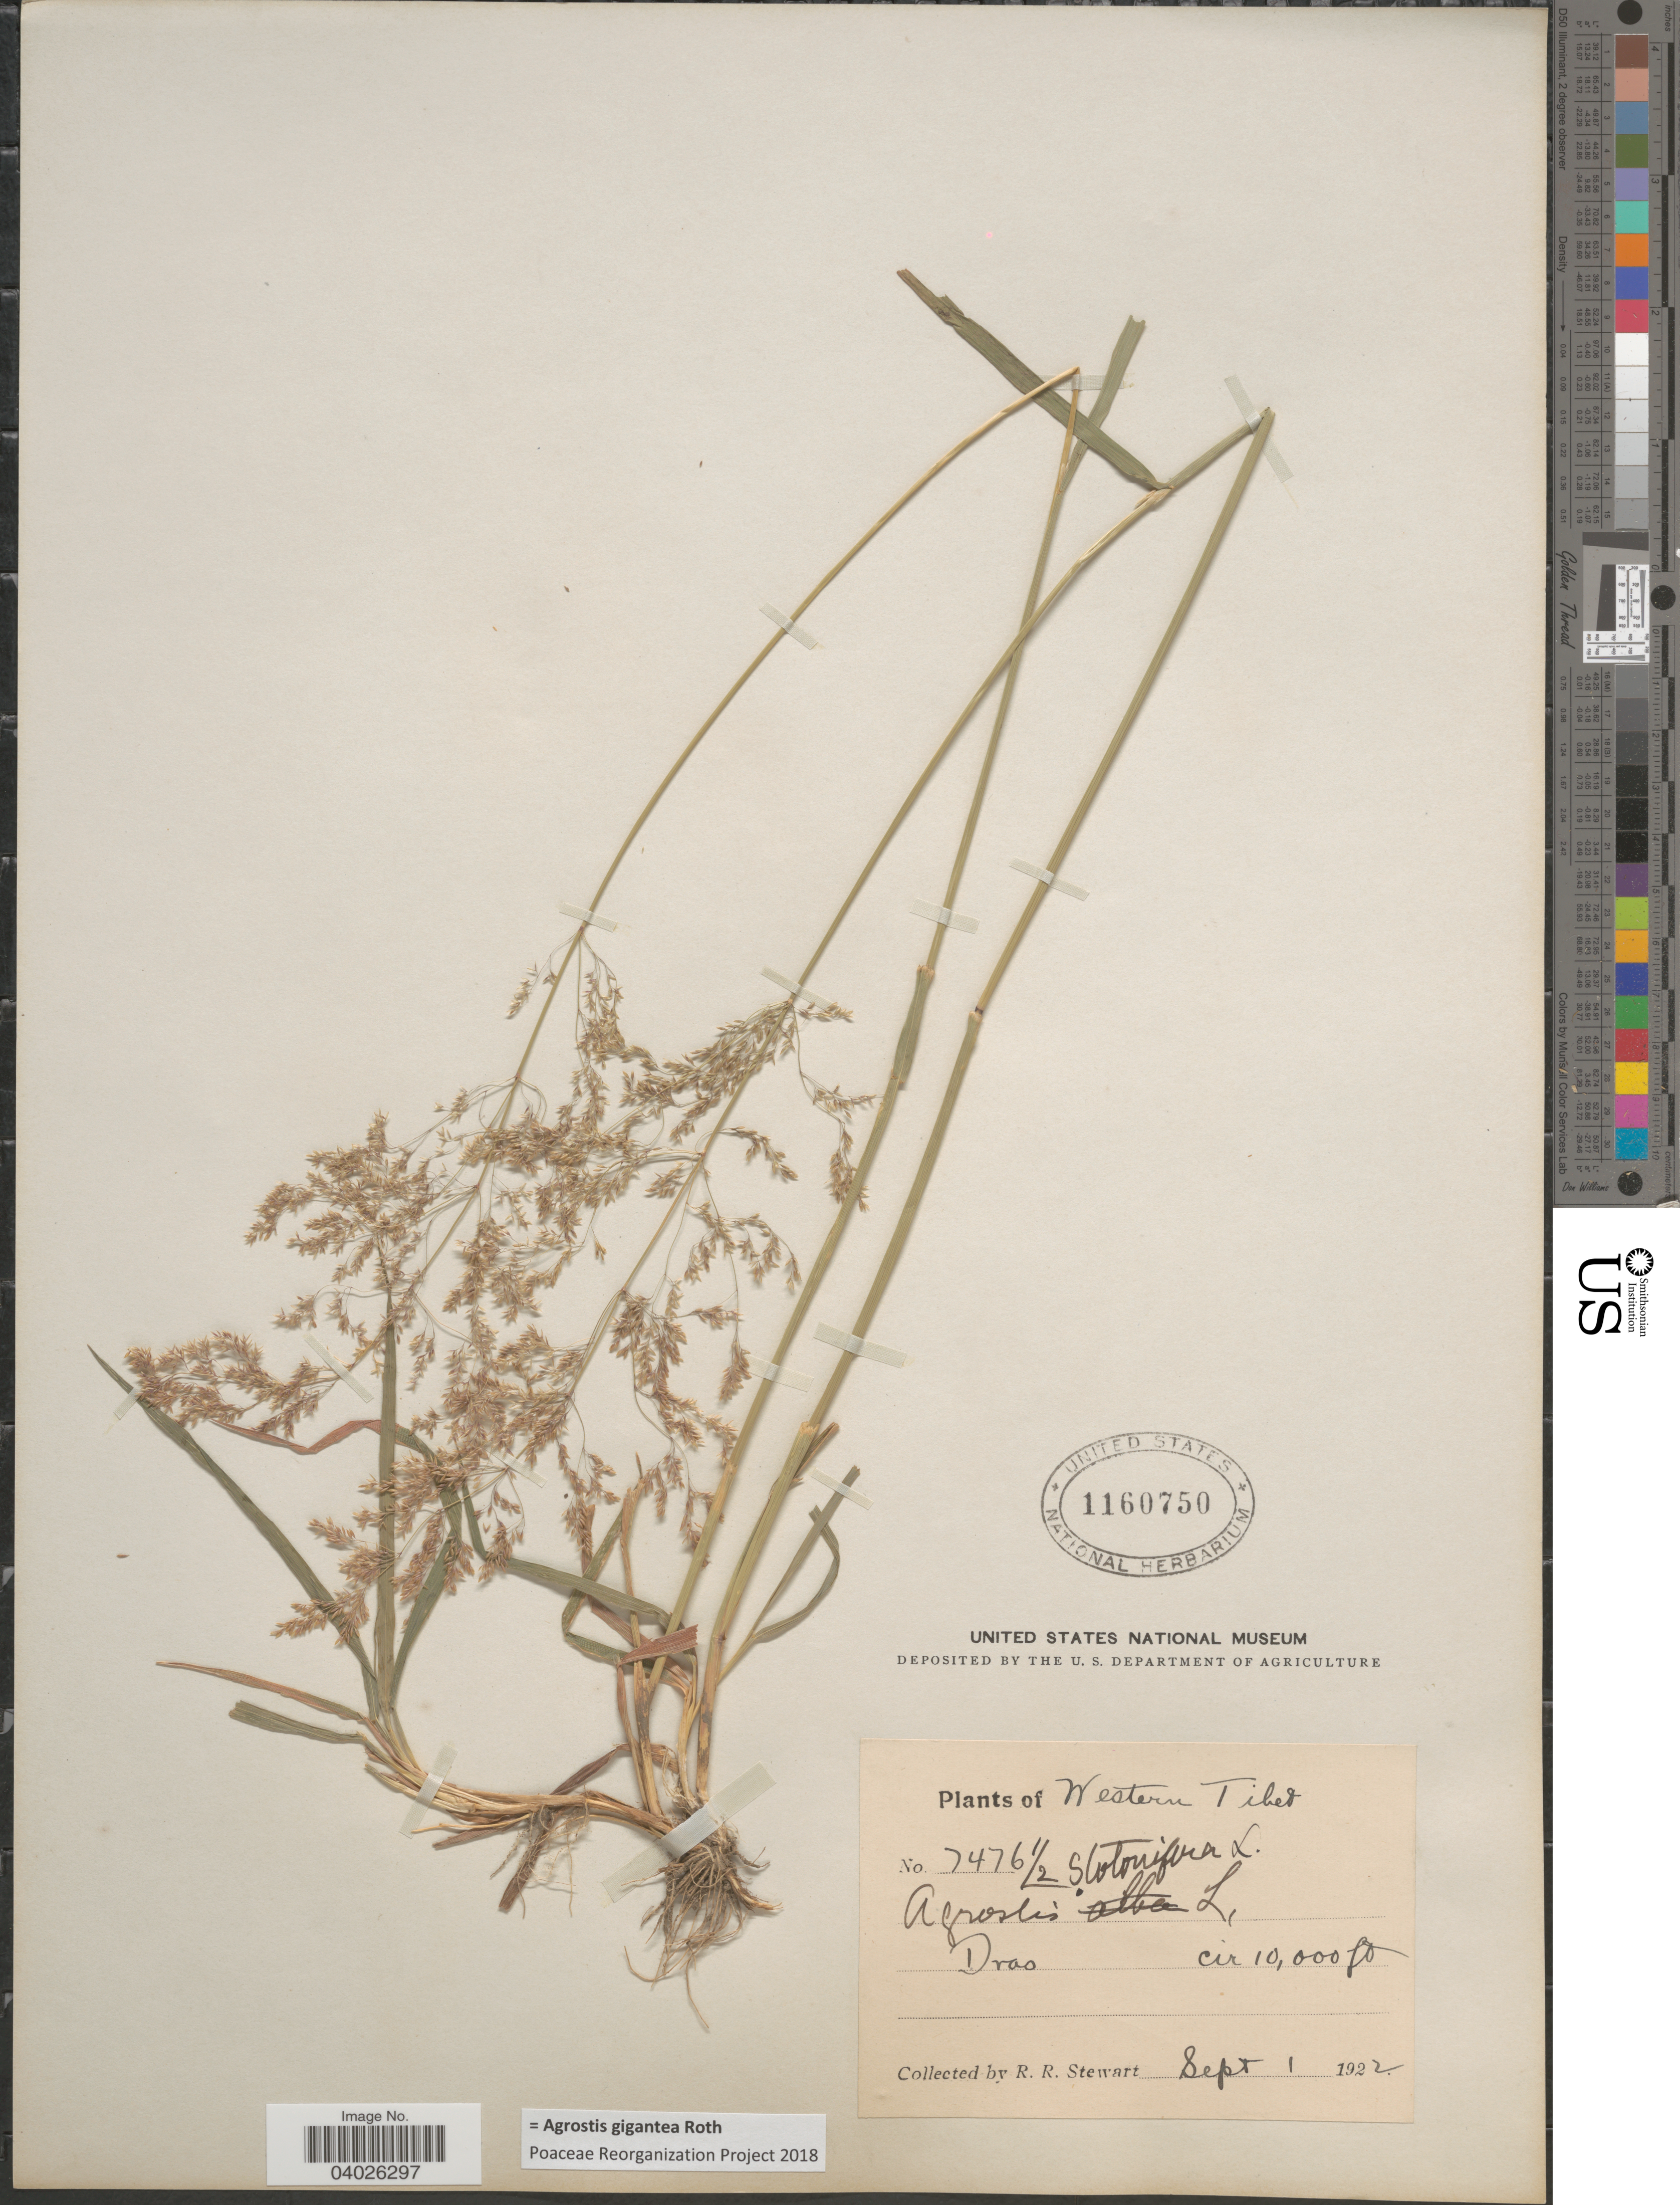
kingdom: Plantae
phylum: Tracheophyta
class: Liliopsida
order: Poales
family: Poaceae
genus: Agrostis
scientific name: Agrostis gigantea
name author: Roth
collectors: R. Stewart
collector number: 7476½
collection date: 1922-09-01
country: China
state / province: Xizang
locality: Western Tibet. Drao.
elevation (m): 3048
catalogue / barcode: US 1160750